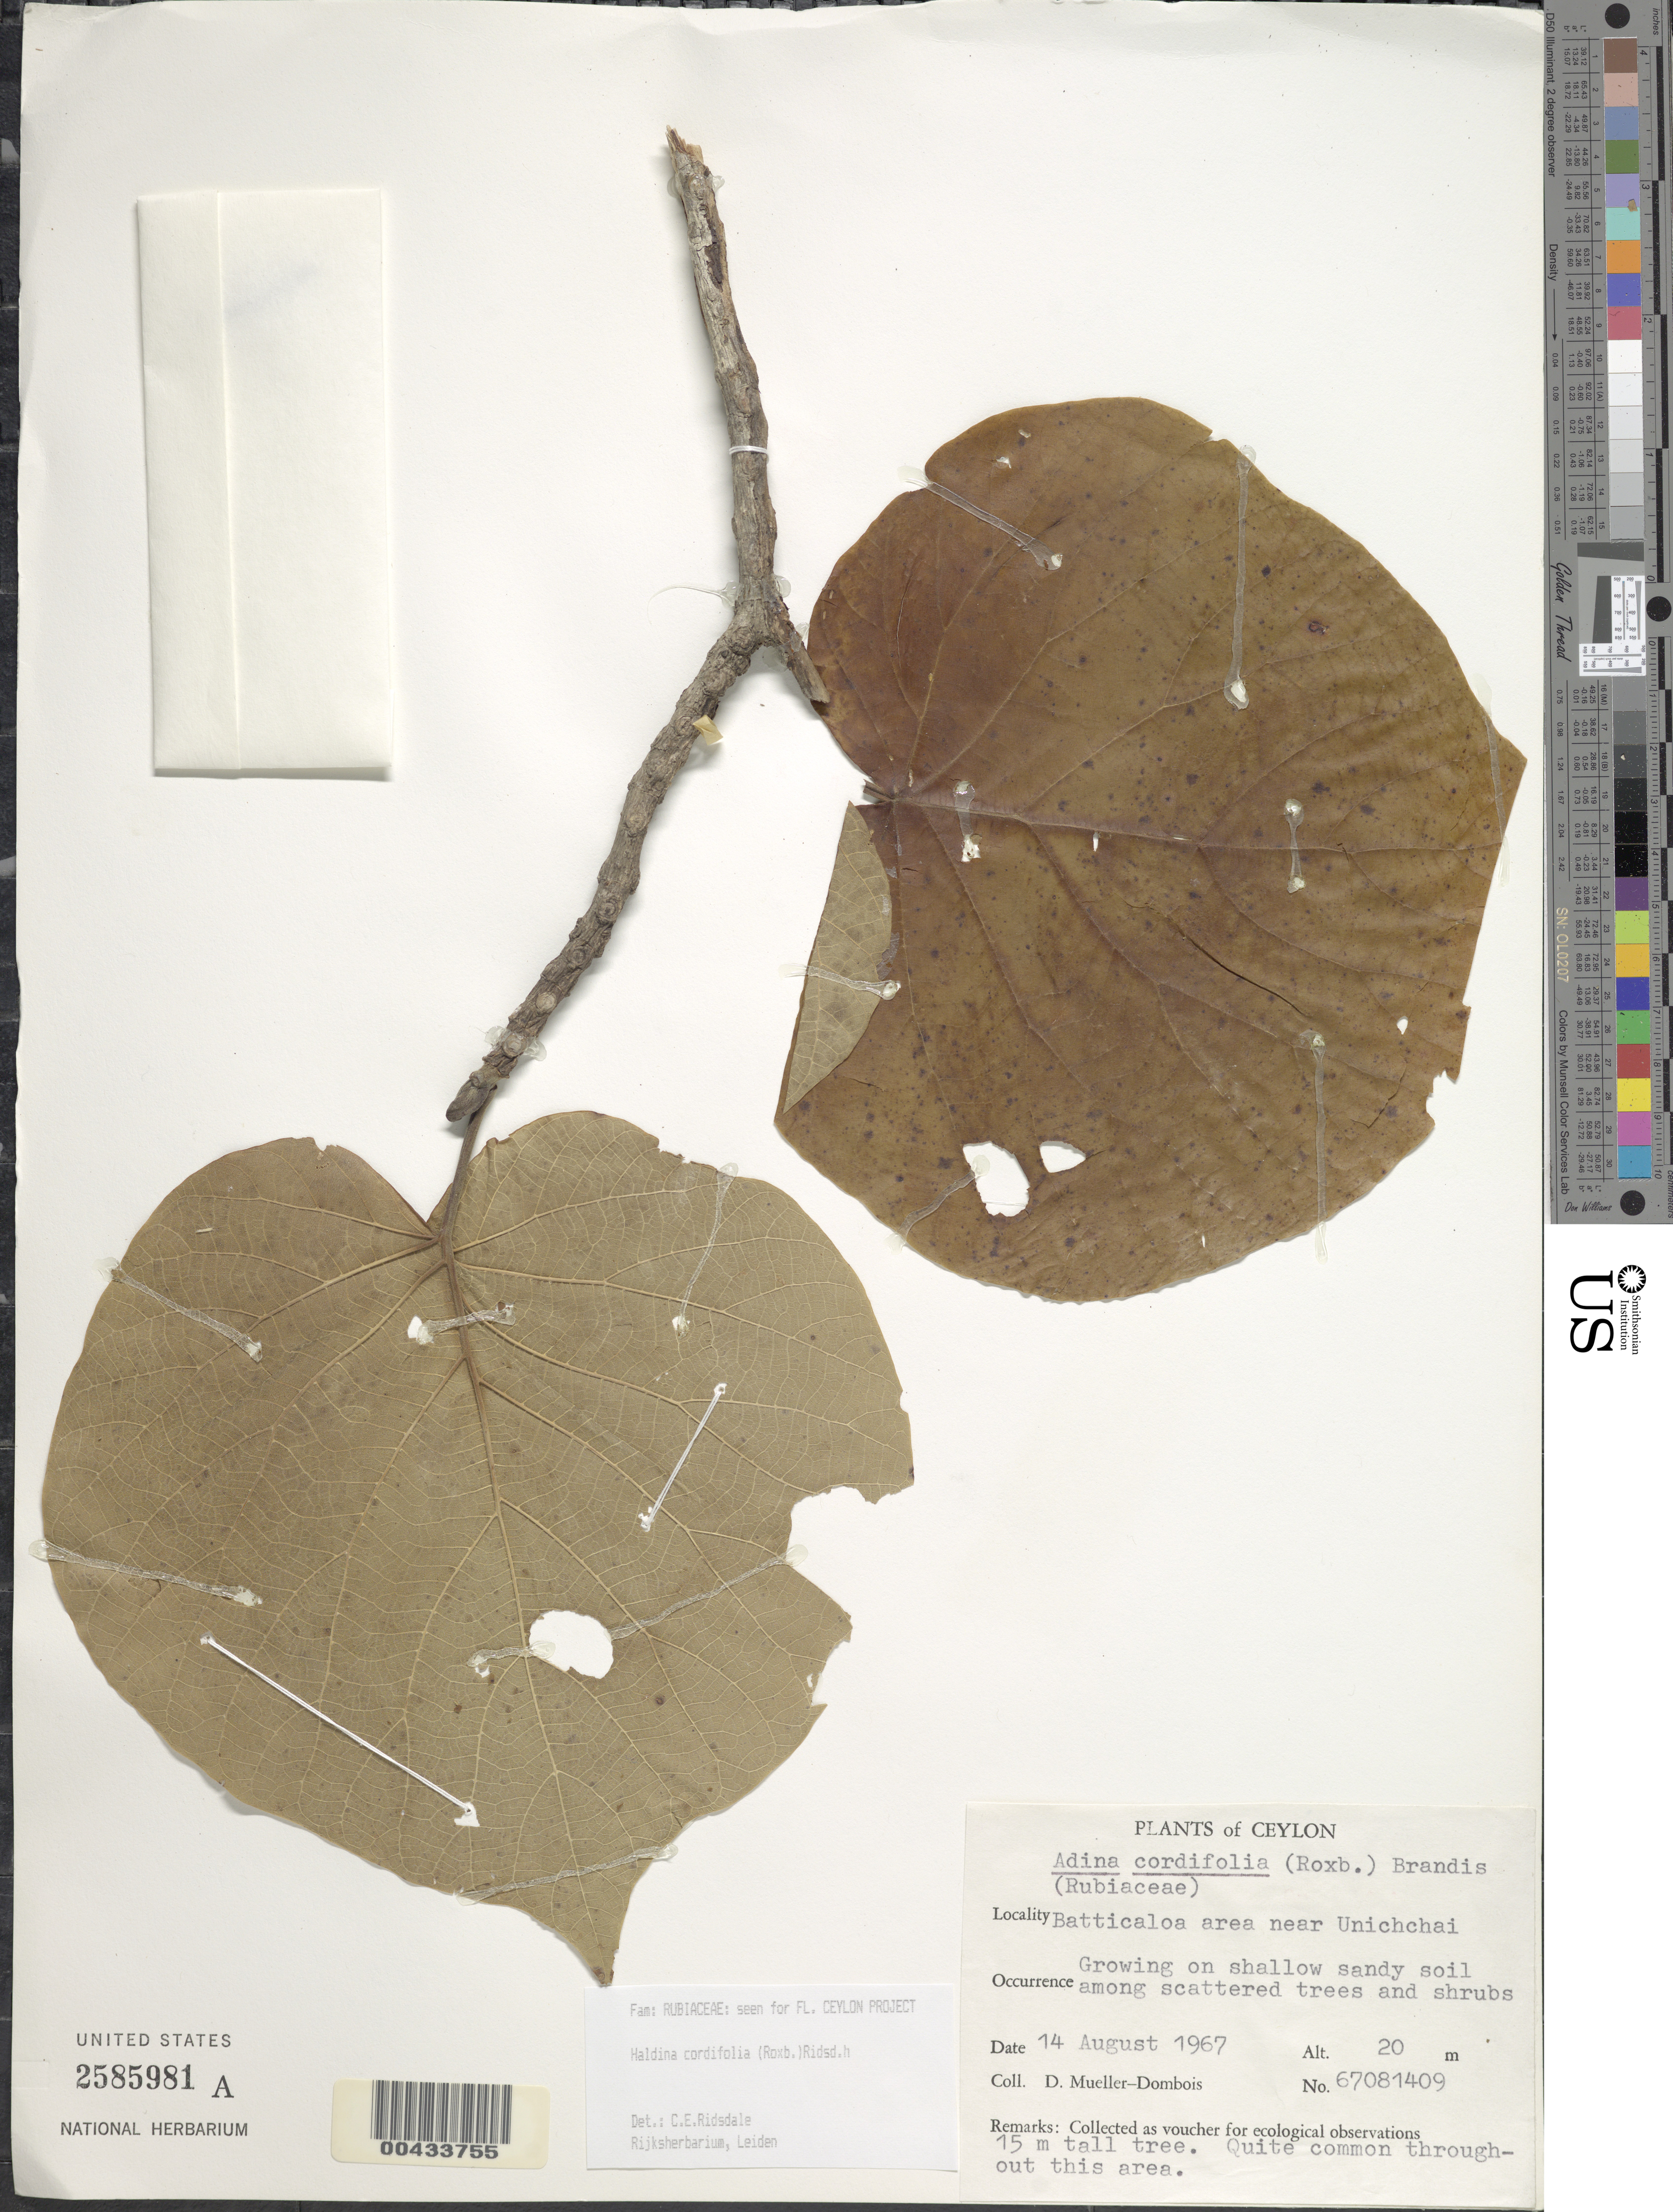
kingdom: Plantae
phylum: Tracheophyta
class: Magnoliopsida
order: Gentianales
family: Rubiaceae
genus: Haldina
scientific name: Haldina cordifolia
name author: (Roxb.) Ridsdale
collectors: D. Mueller-Dombois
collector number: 67081409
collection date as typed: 14 Aug 1967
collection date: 1967-08-14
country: Sri Lanka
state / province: Eastern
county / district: Batticaloa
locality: Batticaloa area near Unichchai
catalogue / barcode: US 2585981A